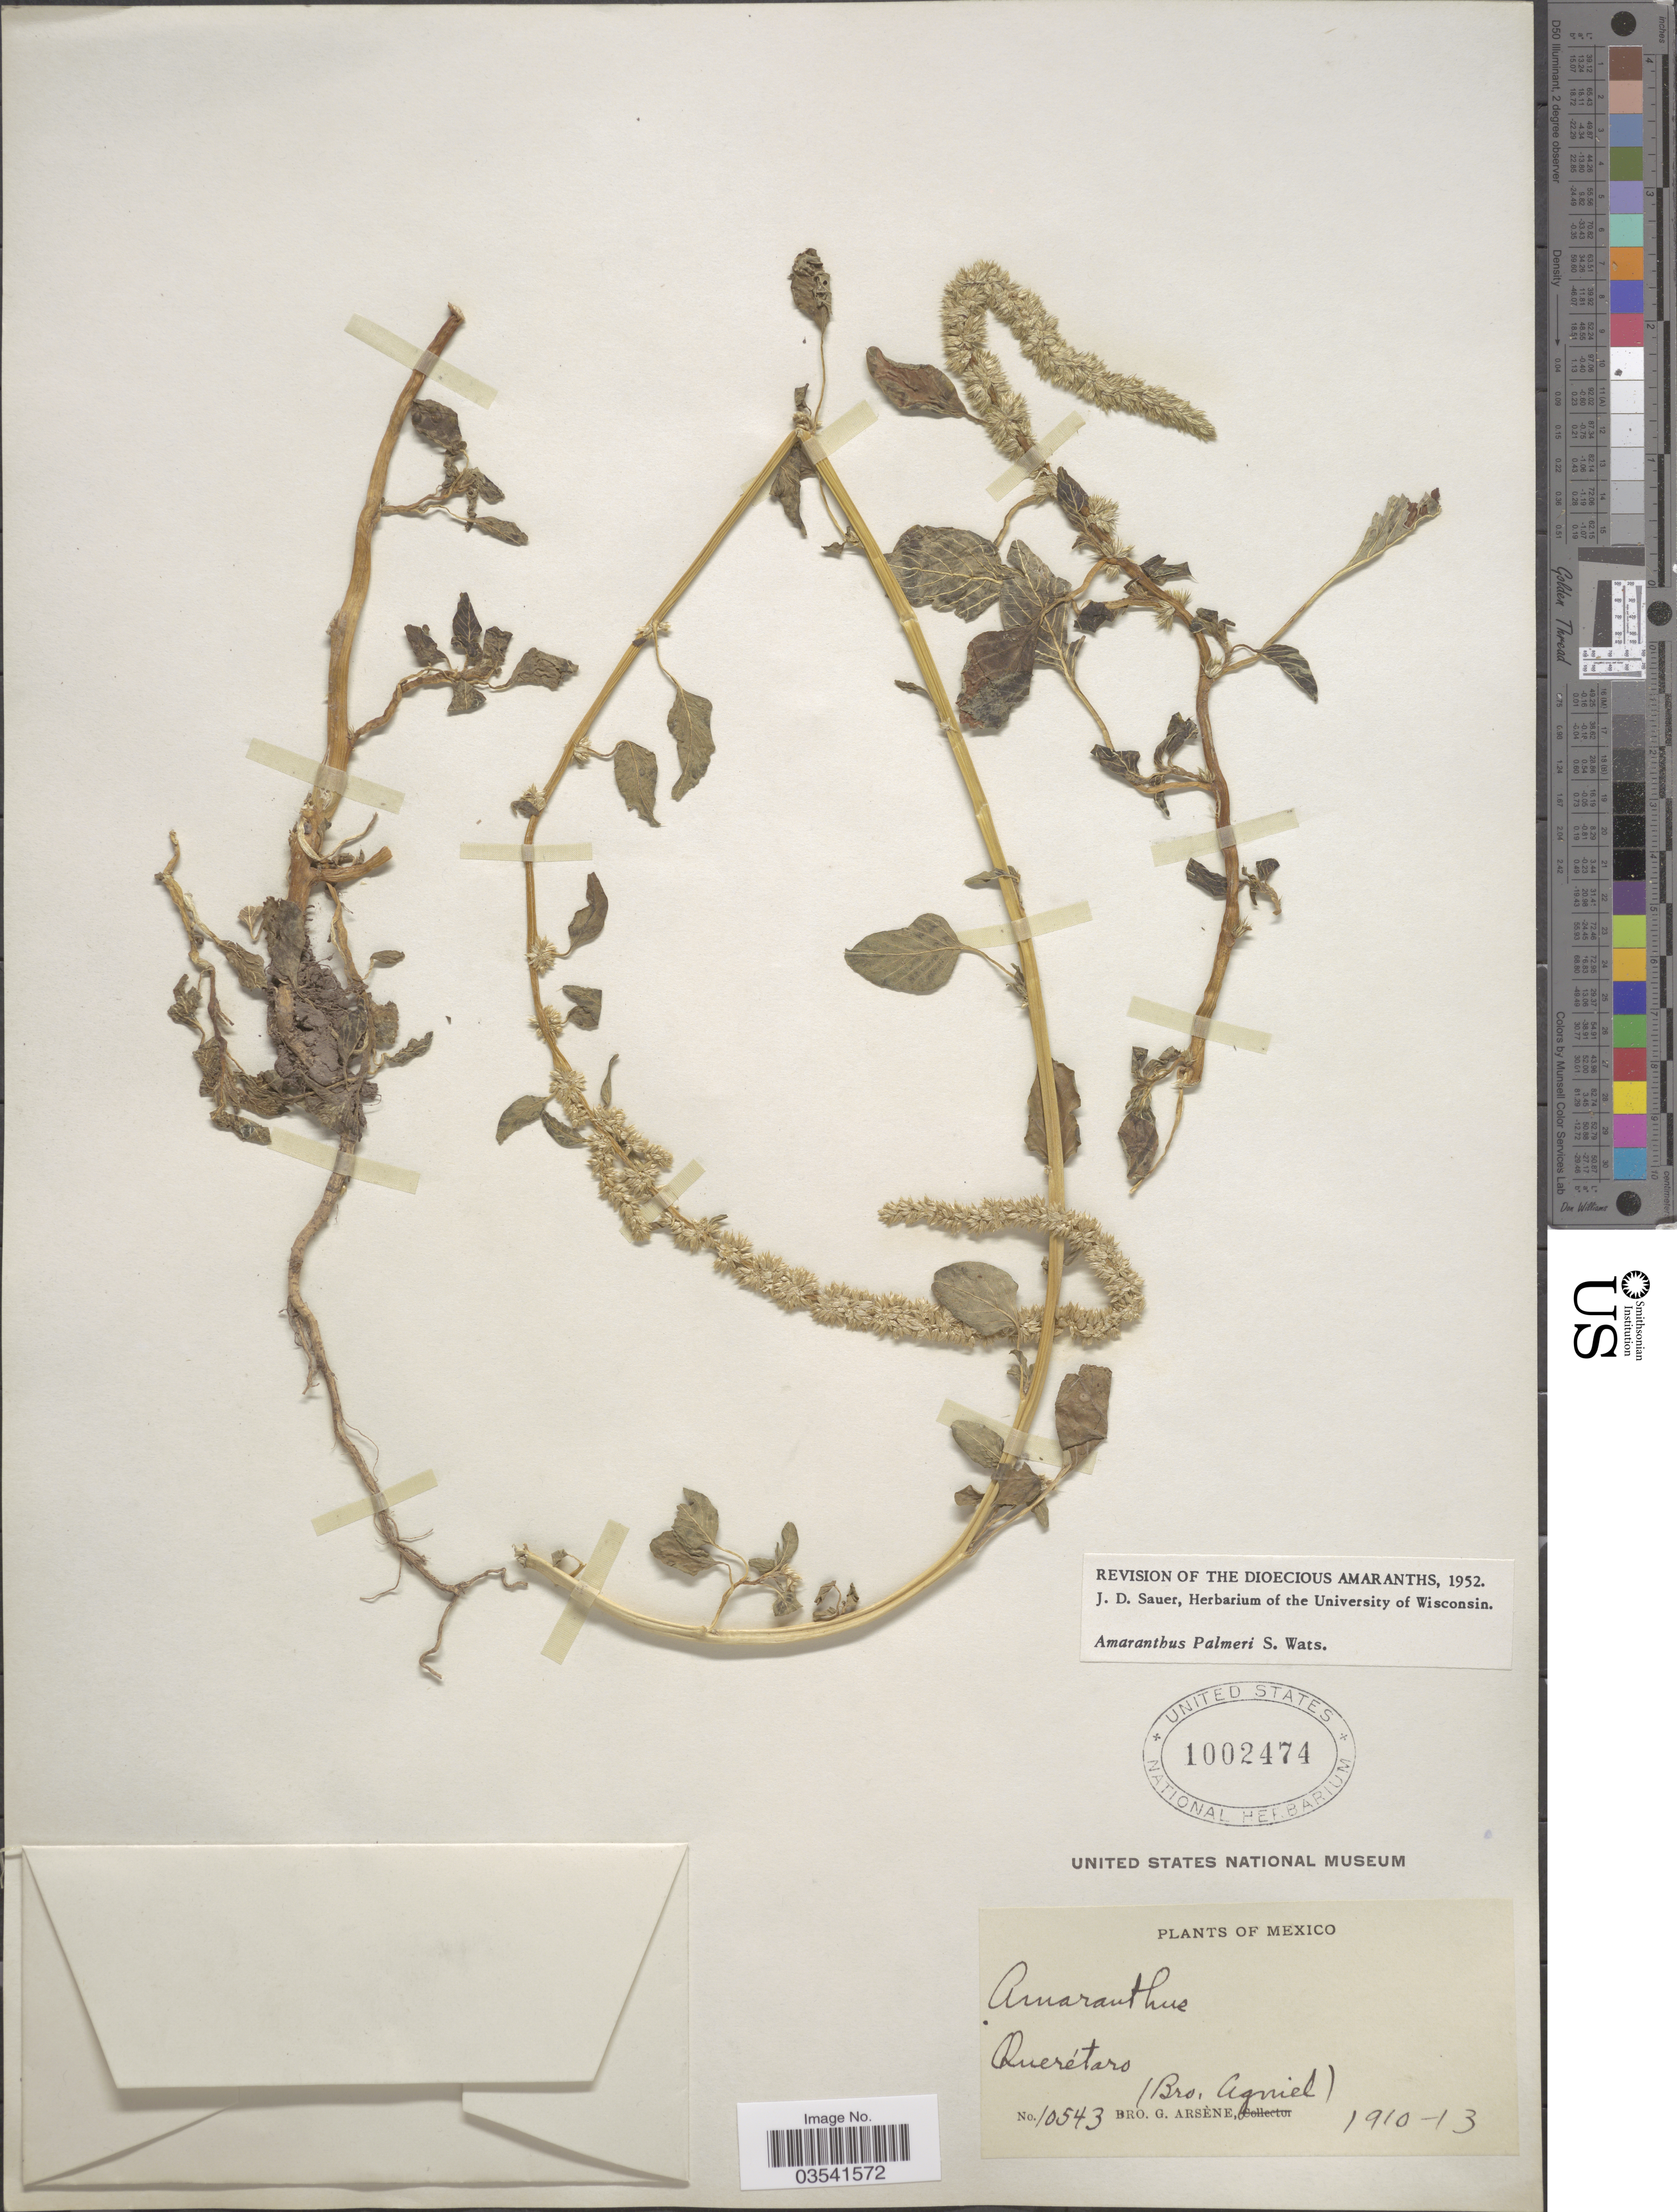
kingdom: Plantae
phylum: Tracheophyta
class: Magnoliopsida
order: Caryophyllales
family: Amaranthaceae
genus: Amaranthus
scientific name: Amaranthus palmeri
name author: S. Watson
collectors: Bro. G. Arsène & Bro. Agniel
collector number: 10543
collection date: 1910/1913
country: Mexico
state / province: Querétaro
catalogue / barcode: US 1002474